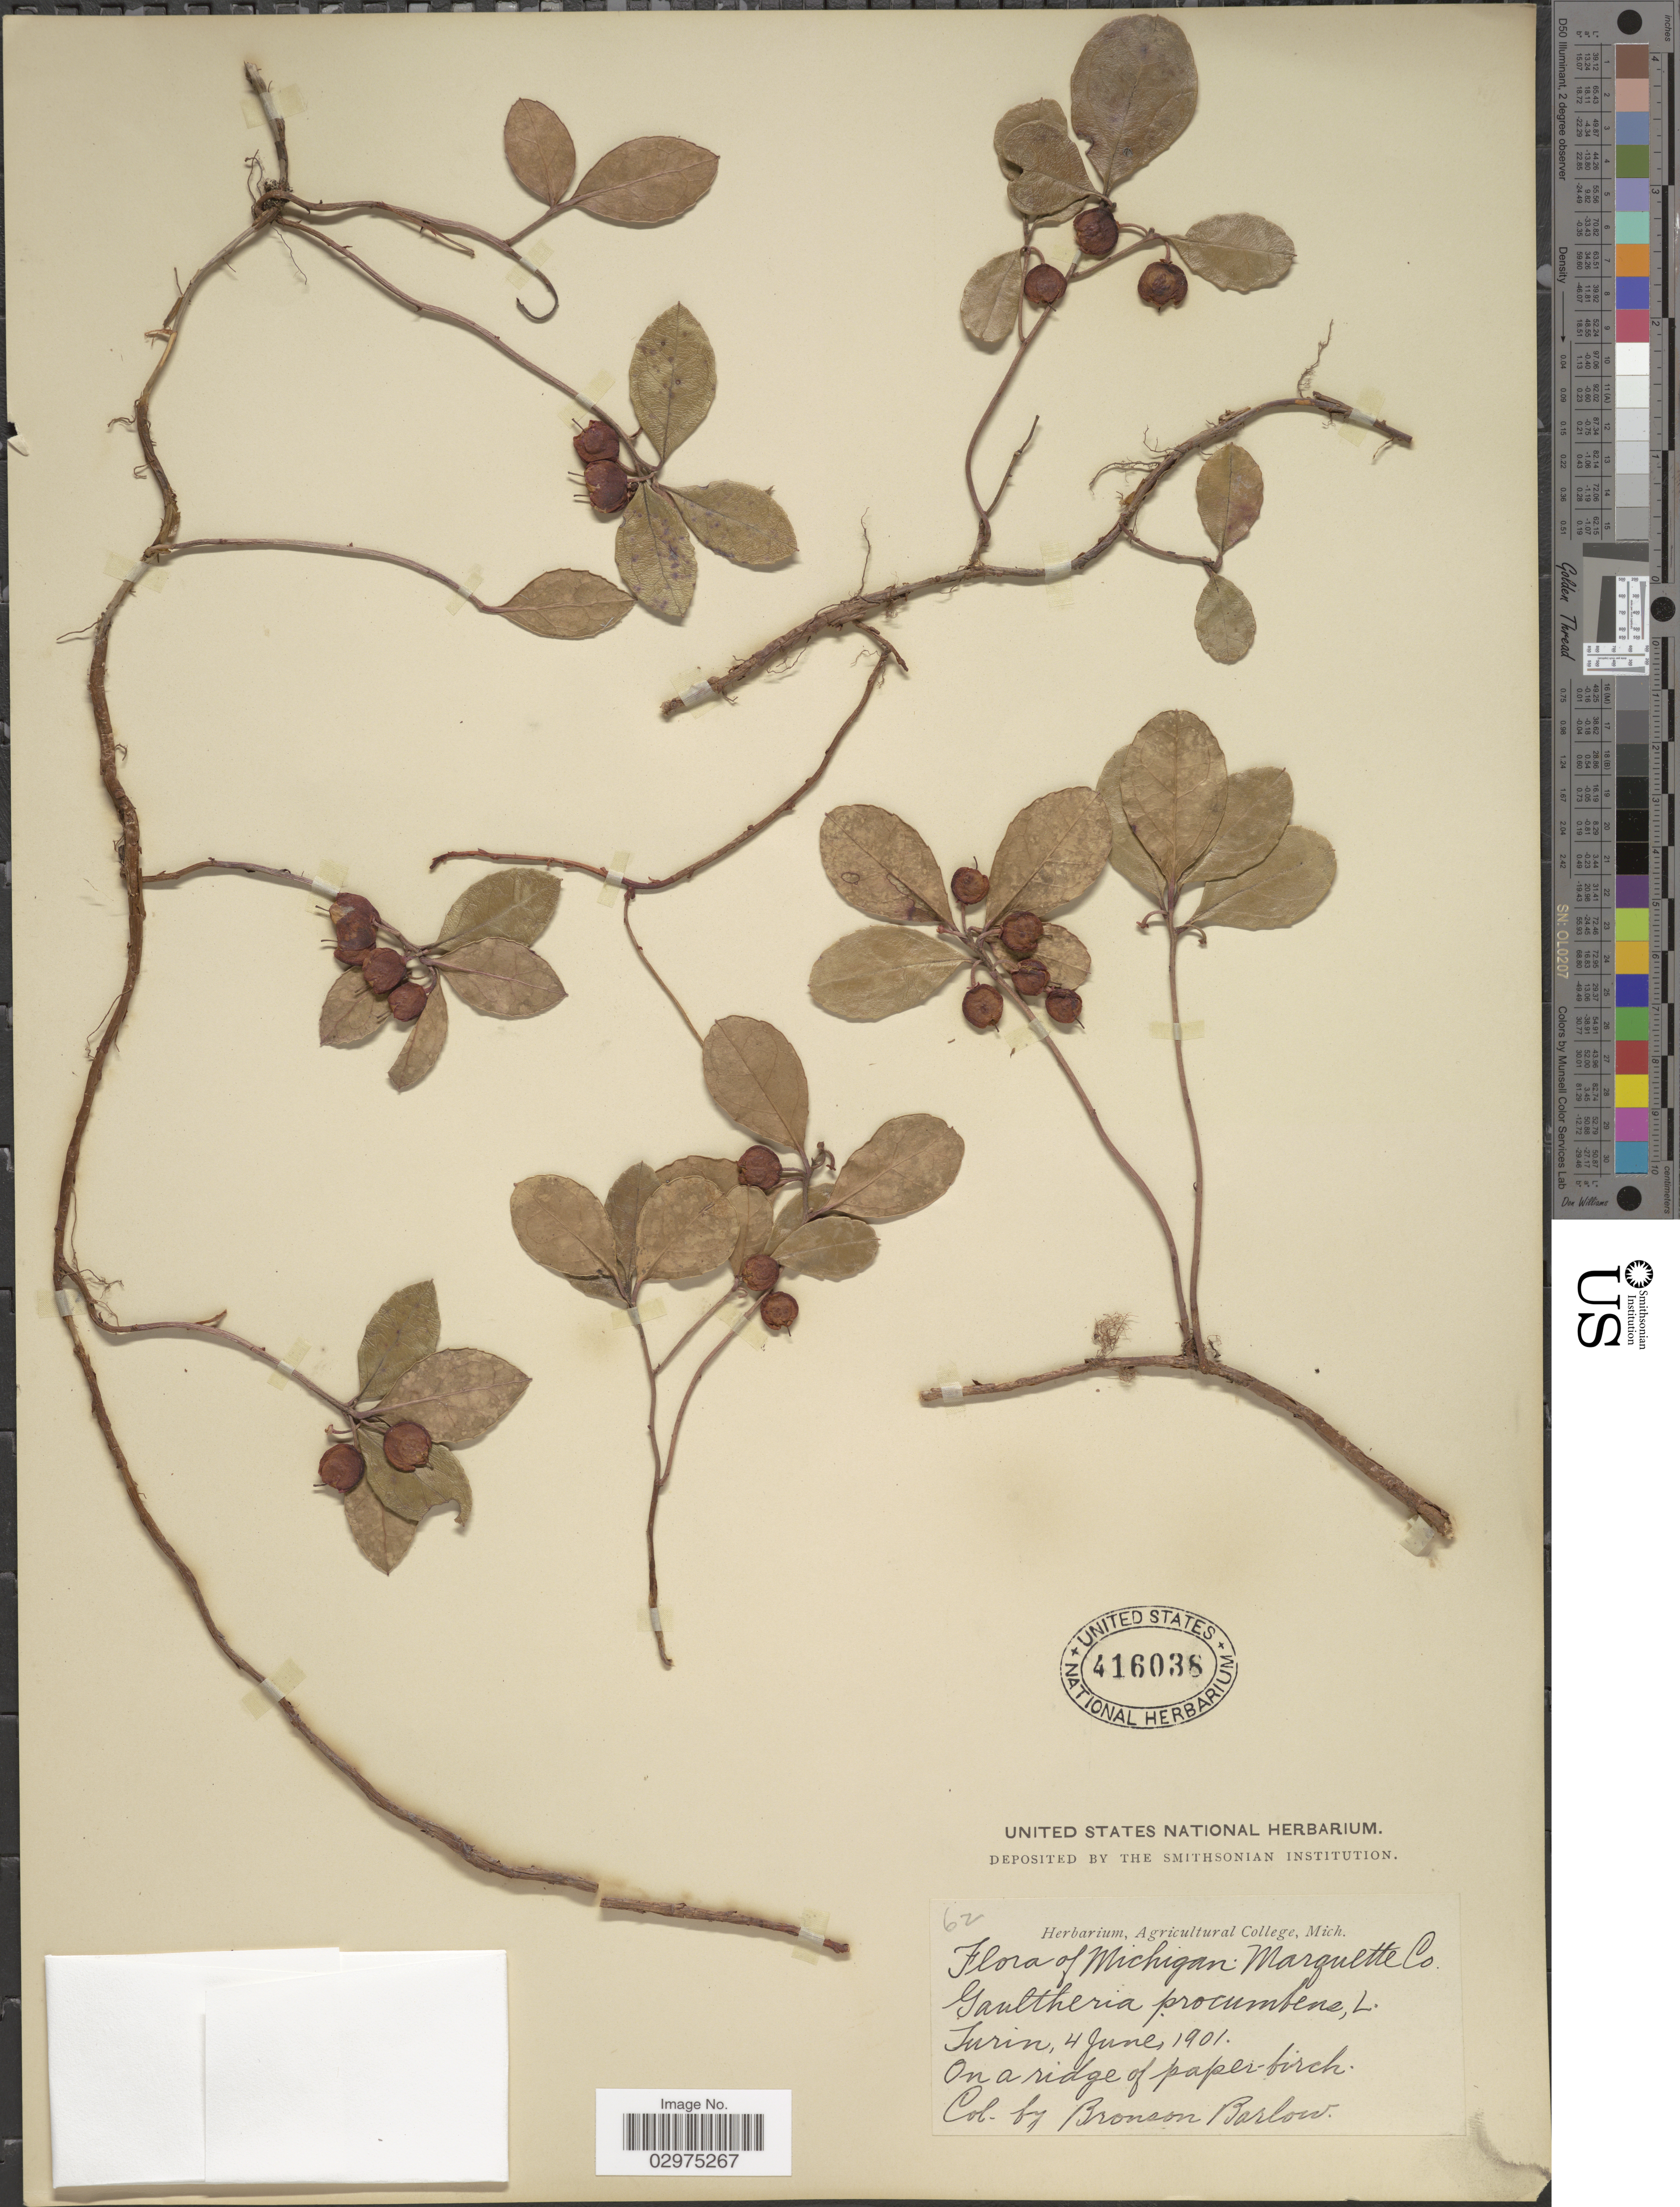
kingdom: Plantae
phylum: Tracheophyta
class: Magnoliopsida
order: Ericales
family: Ericaceae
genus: Gaultheria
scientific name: Gaultheria procumbens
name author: L.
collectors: Barlow, B.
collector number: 62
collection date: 1901-06-04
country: United States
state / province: Michigan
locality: Turin, on a ridge of paper-firch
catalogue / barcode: US 416038